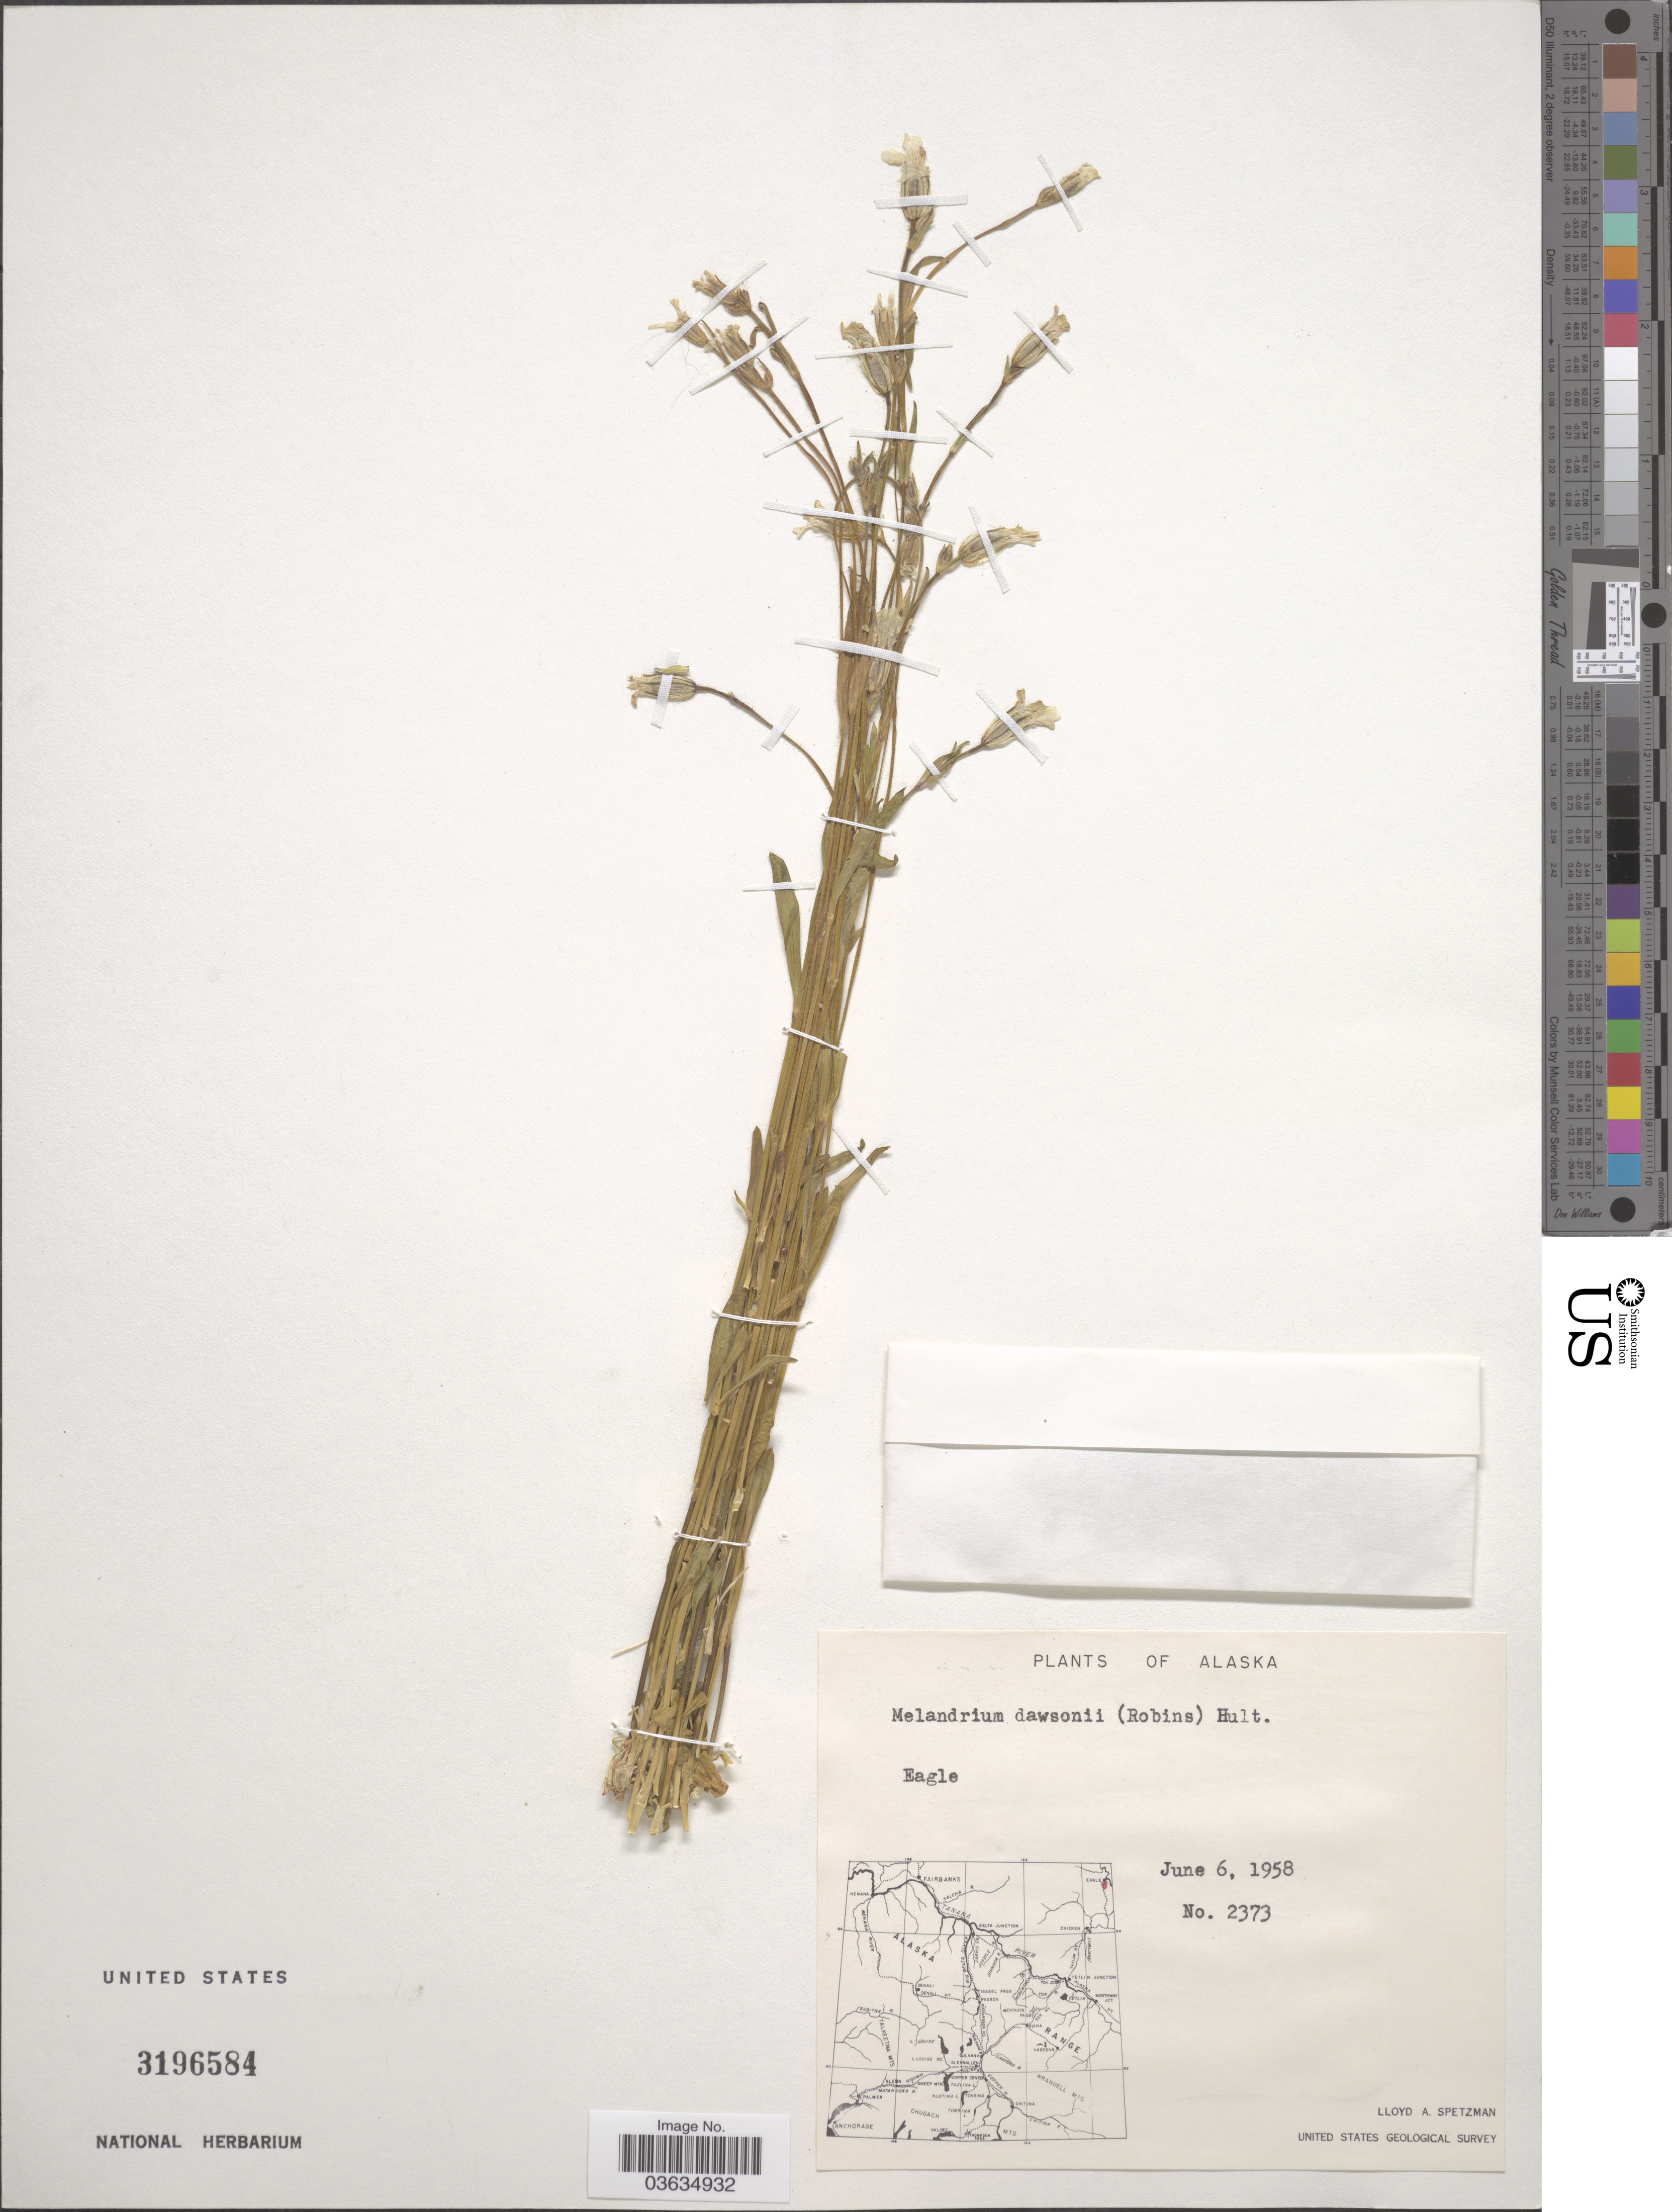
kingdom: Plantae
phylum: Tracheophyta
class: Magnoliopsida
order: Caryophyllales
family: Caryophyllaceae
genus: Silene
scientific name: Silene taimyrensis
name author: (Tolm.) Bocquet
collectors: L. Spetzman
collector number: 2373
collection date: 1958-06-06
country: United States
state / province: Alaska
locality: Eagle.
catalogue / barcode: US 3196584